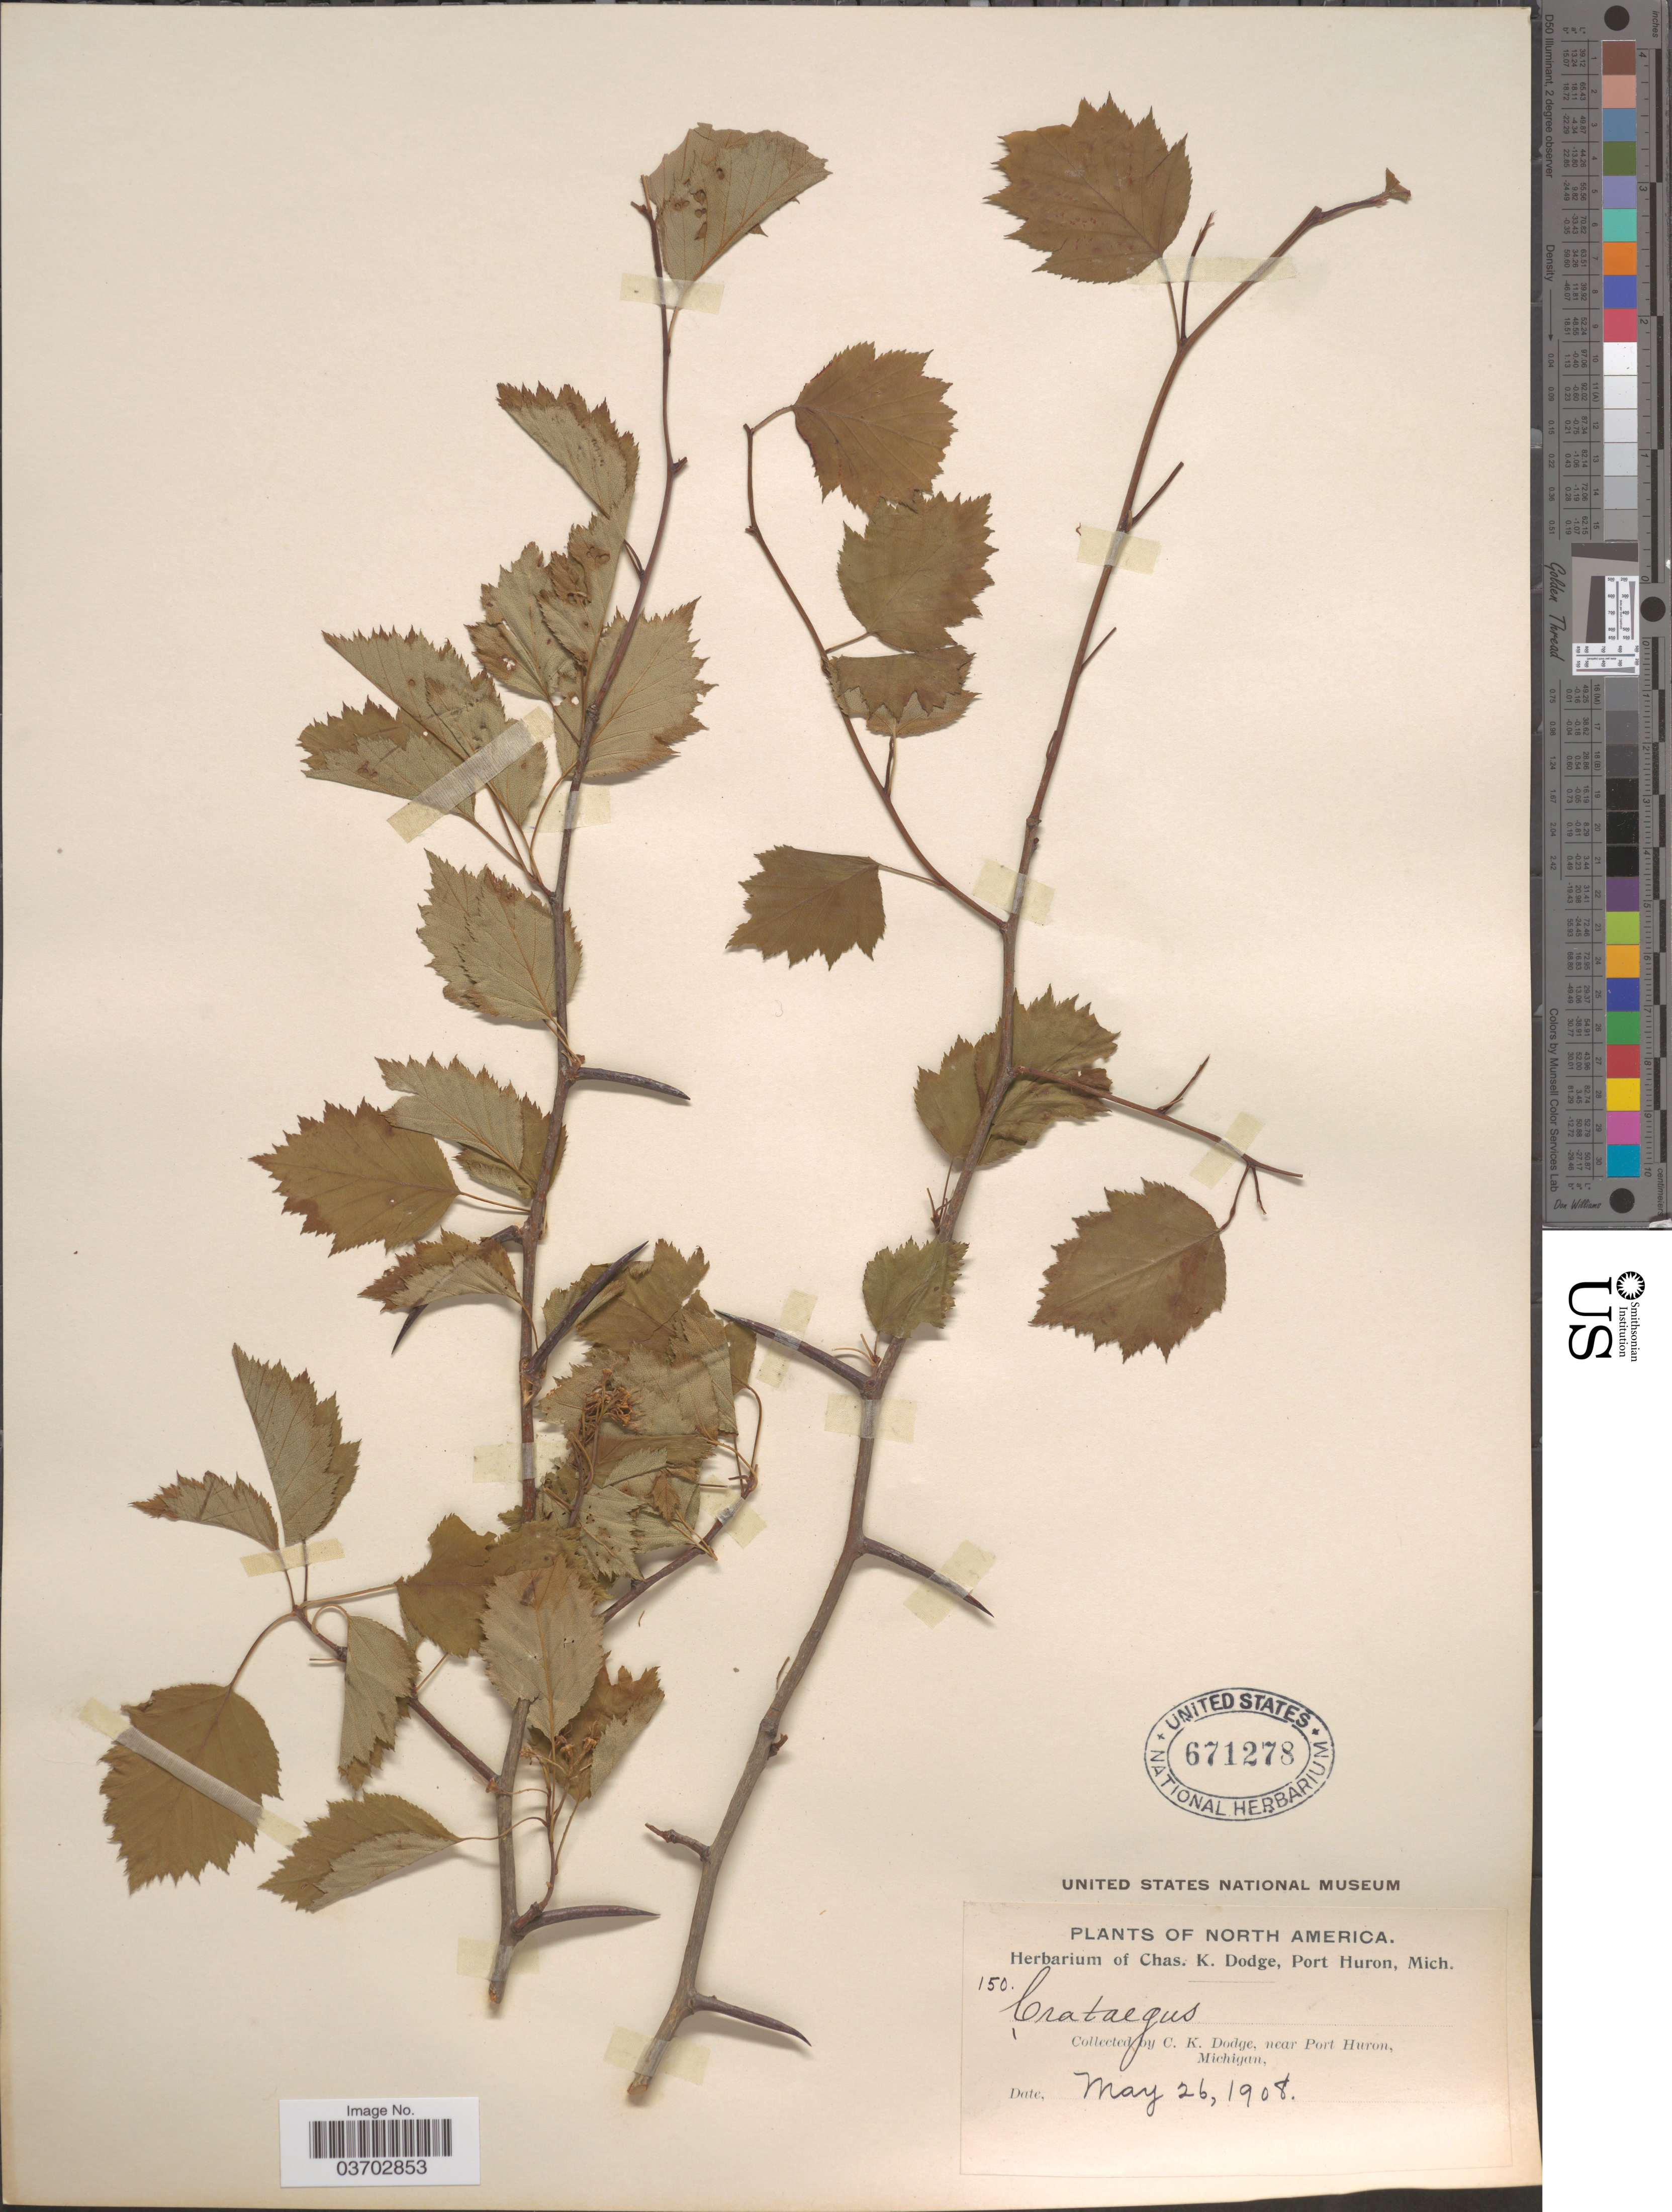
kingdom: Plantae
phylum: Tracheophyta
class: Magnoliopsida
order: Rosales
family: Rosaceae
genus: Crataegus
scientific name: Crataegus sp.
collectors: C. K. Dodge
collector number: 150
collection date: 1908-05-26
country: United States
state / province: Michigan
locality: Near Port Huron.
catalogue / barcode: US 671278